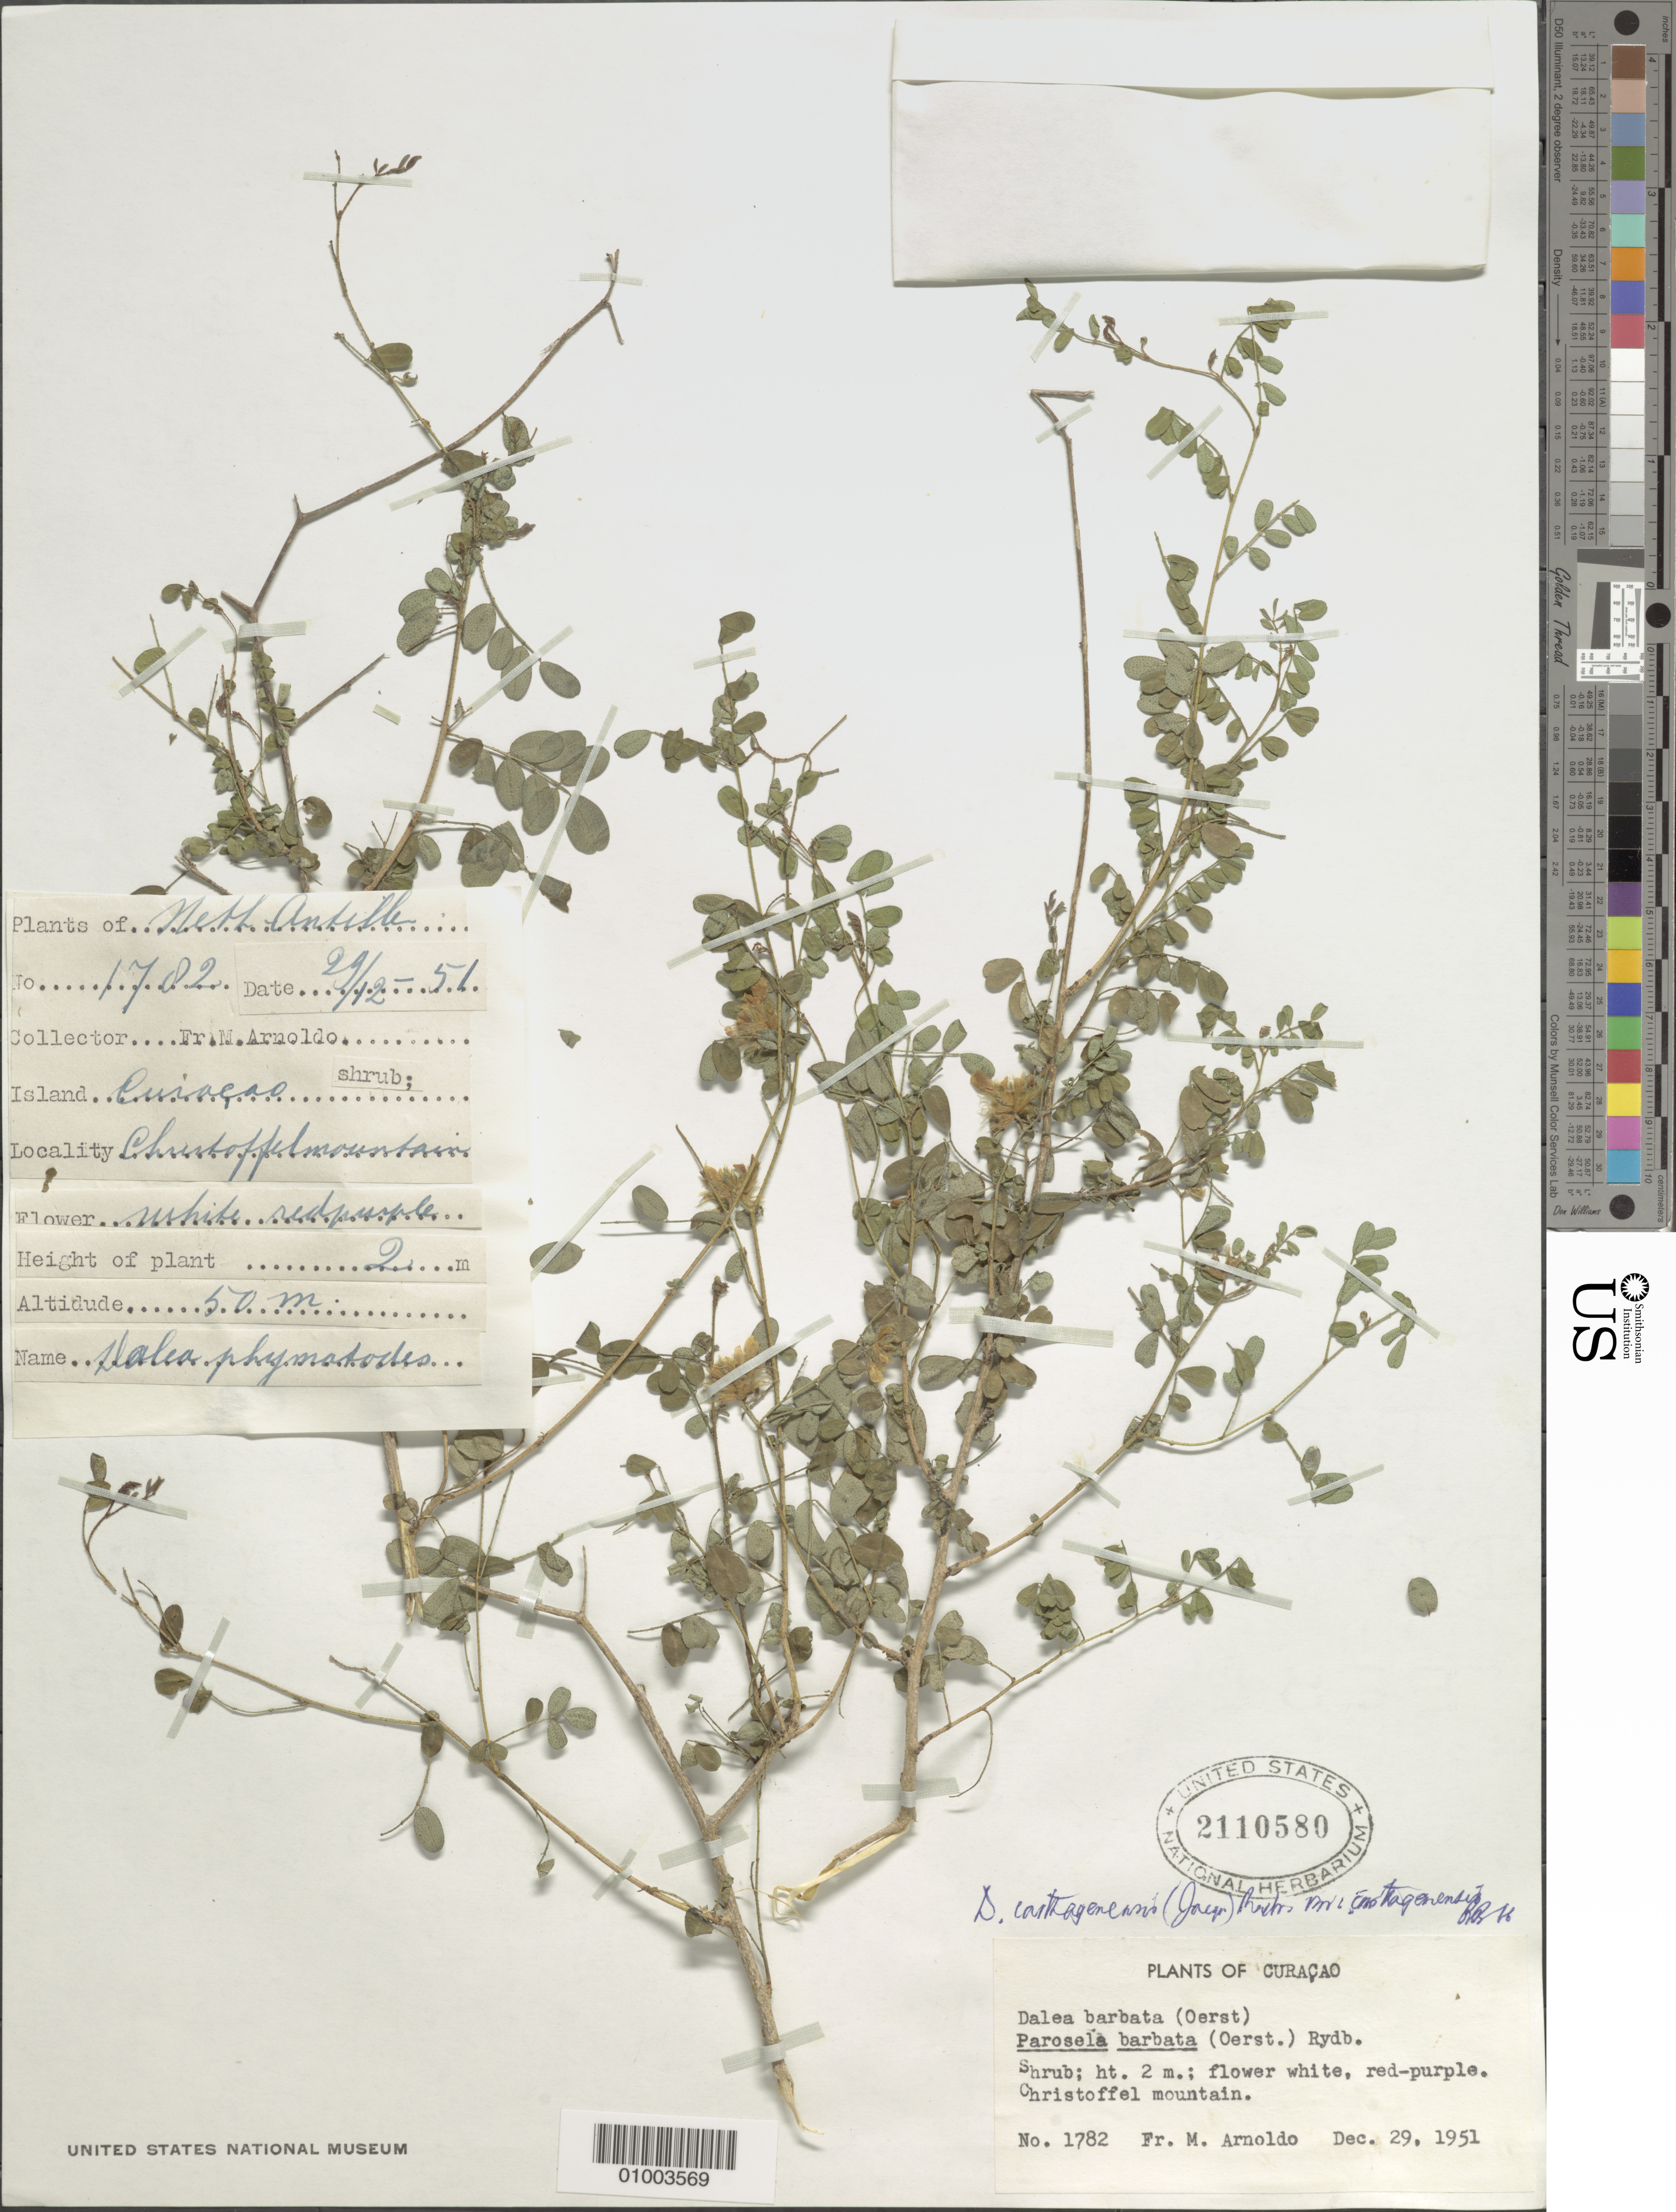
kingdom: Plantae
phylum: Tracheophyta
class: Magnoliopsida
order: Fabales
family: Fabaceae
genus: Dalea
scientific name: Dalea carthagenensis var. carthagenensis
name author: (Jacq.) J.F. Macbr.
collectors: N. Arnoldo-Broeders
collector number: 1782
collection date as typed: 29 Dec 1951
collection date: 1951-12-29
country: Curaçao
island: Curaçao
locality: Shrub 2m. Flower white, red-purple. Christoffel mountain.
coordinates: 0 N, 0 E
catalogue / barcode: US 2110580